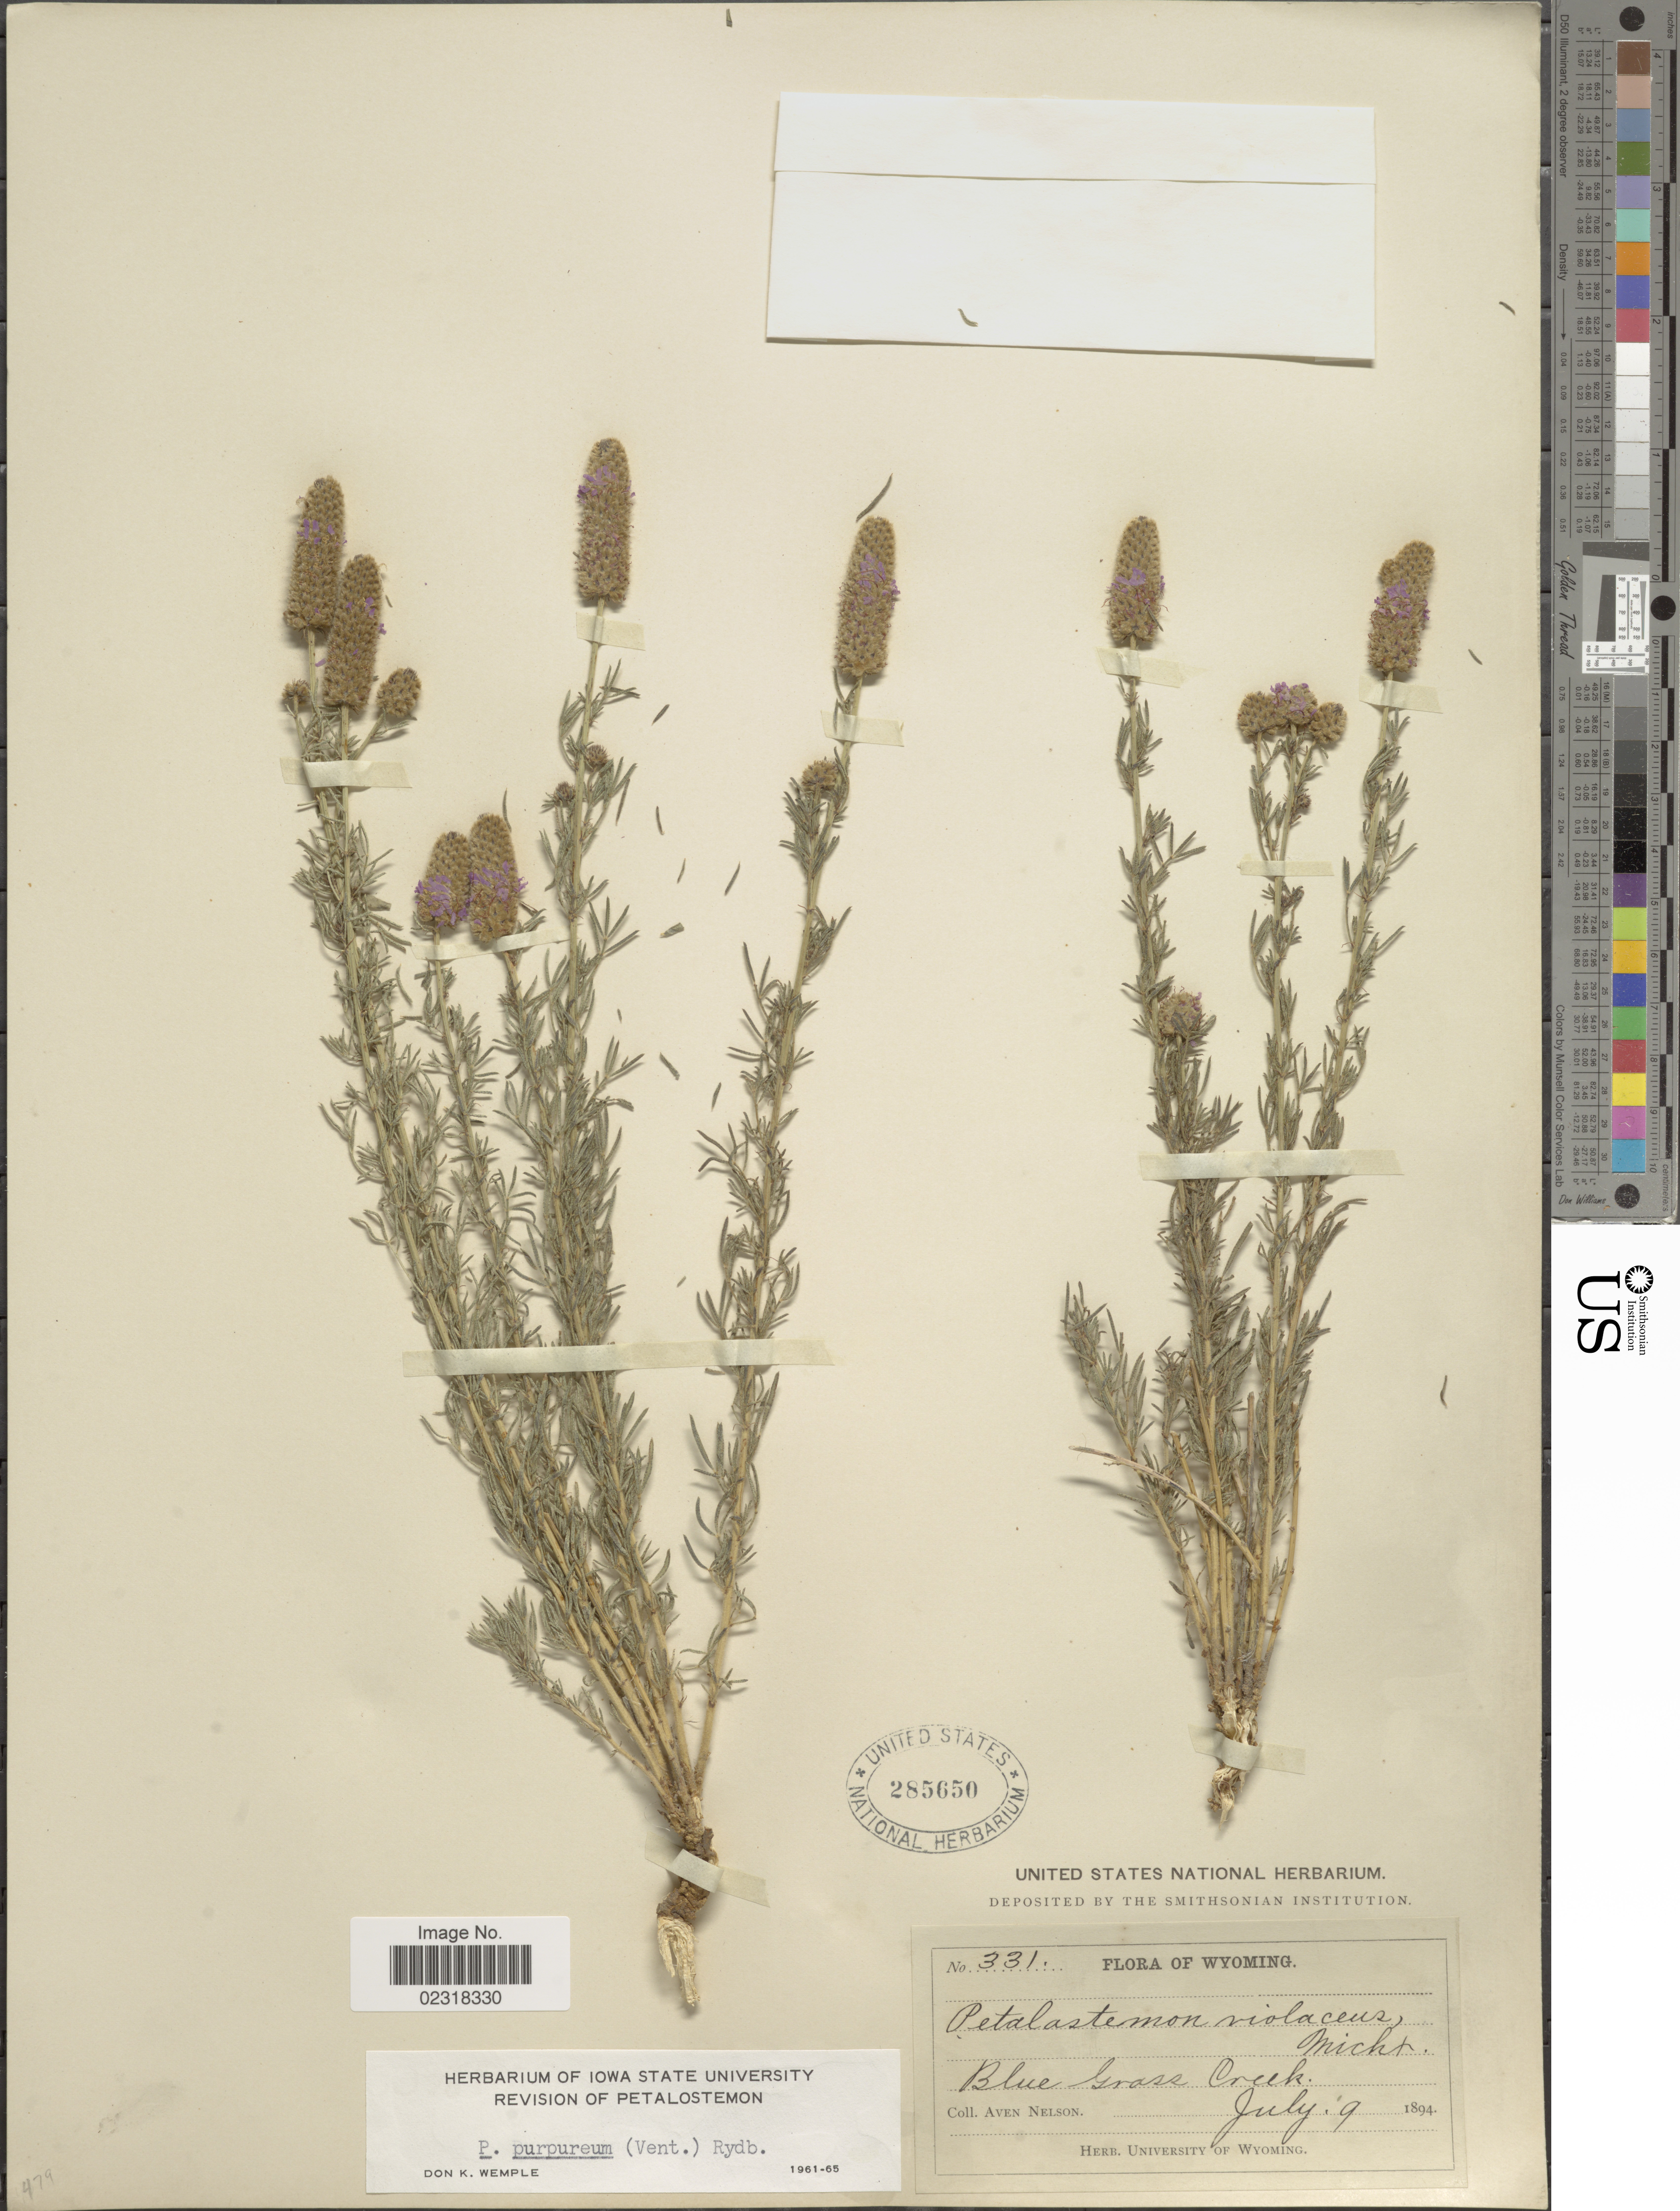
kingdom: Plantae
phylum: Tracheophyta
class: Magnoliopsida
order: Fabales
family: Fabaceae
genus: Dalea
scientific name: Dalea purpurea var. purpurea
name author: Vent.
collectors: A. Nelson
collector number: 331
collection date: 1894-07-09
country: United States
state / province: Wyoming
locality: Blue Grass Creek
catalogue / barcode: US 285650